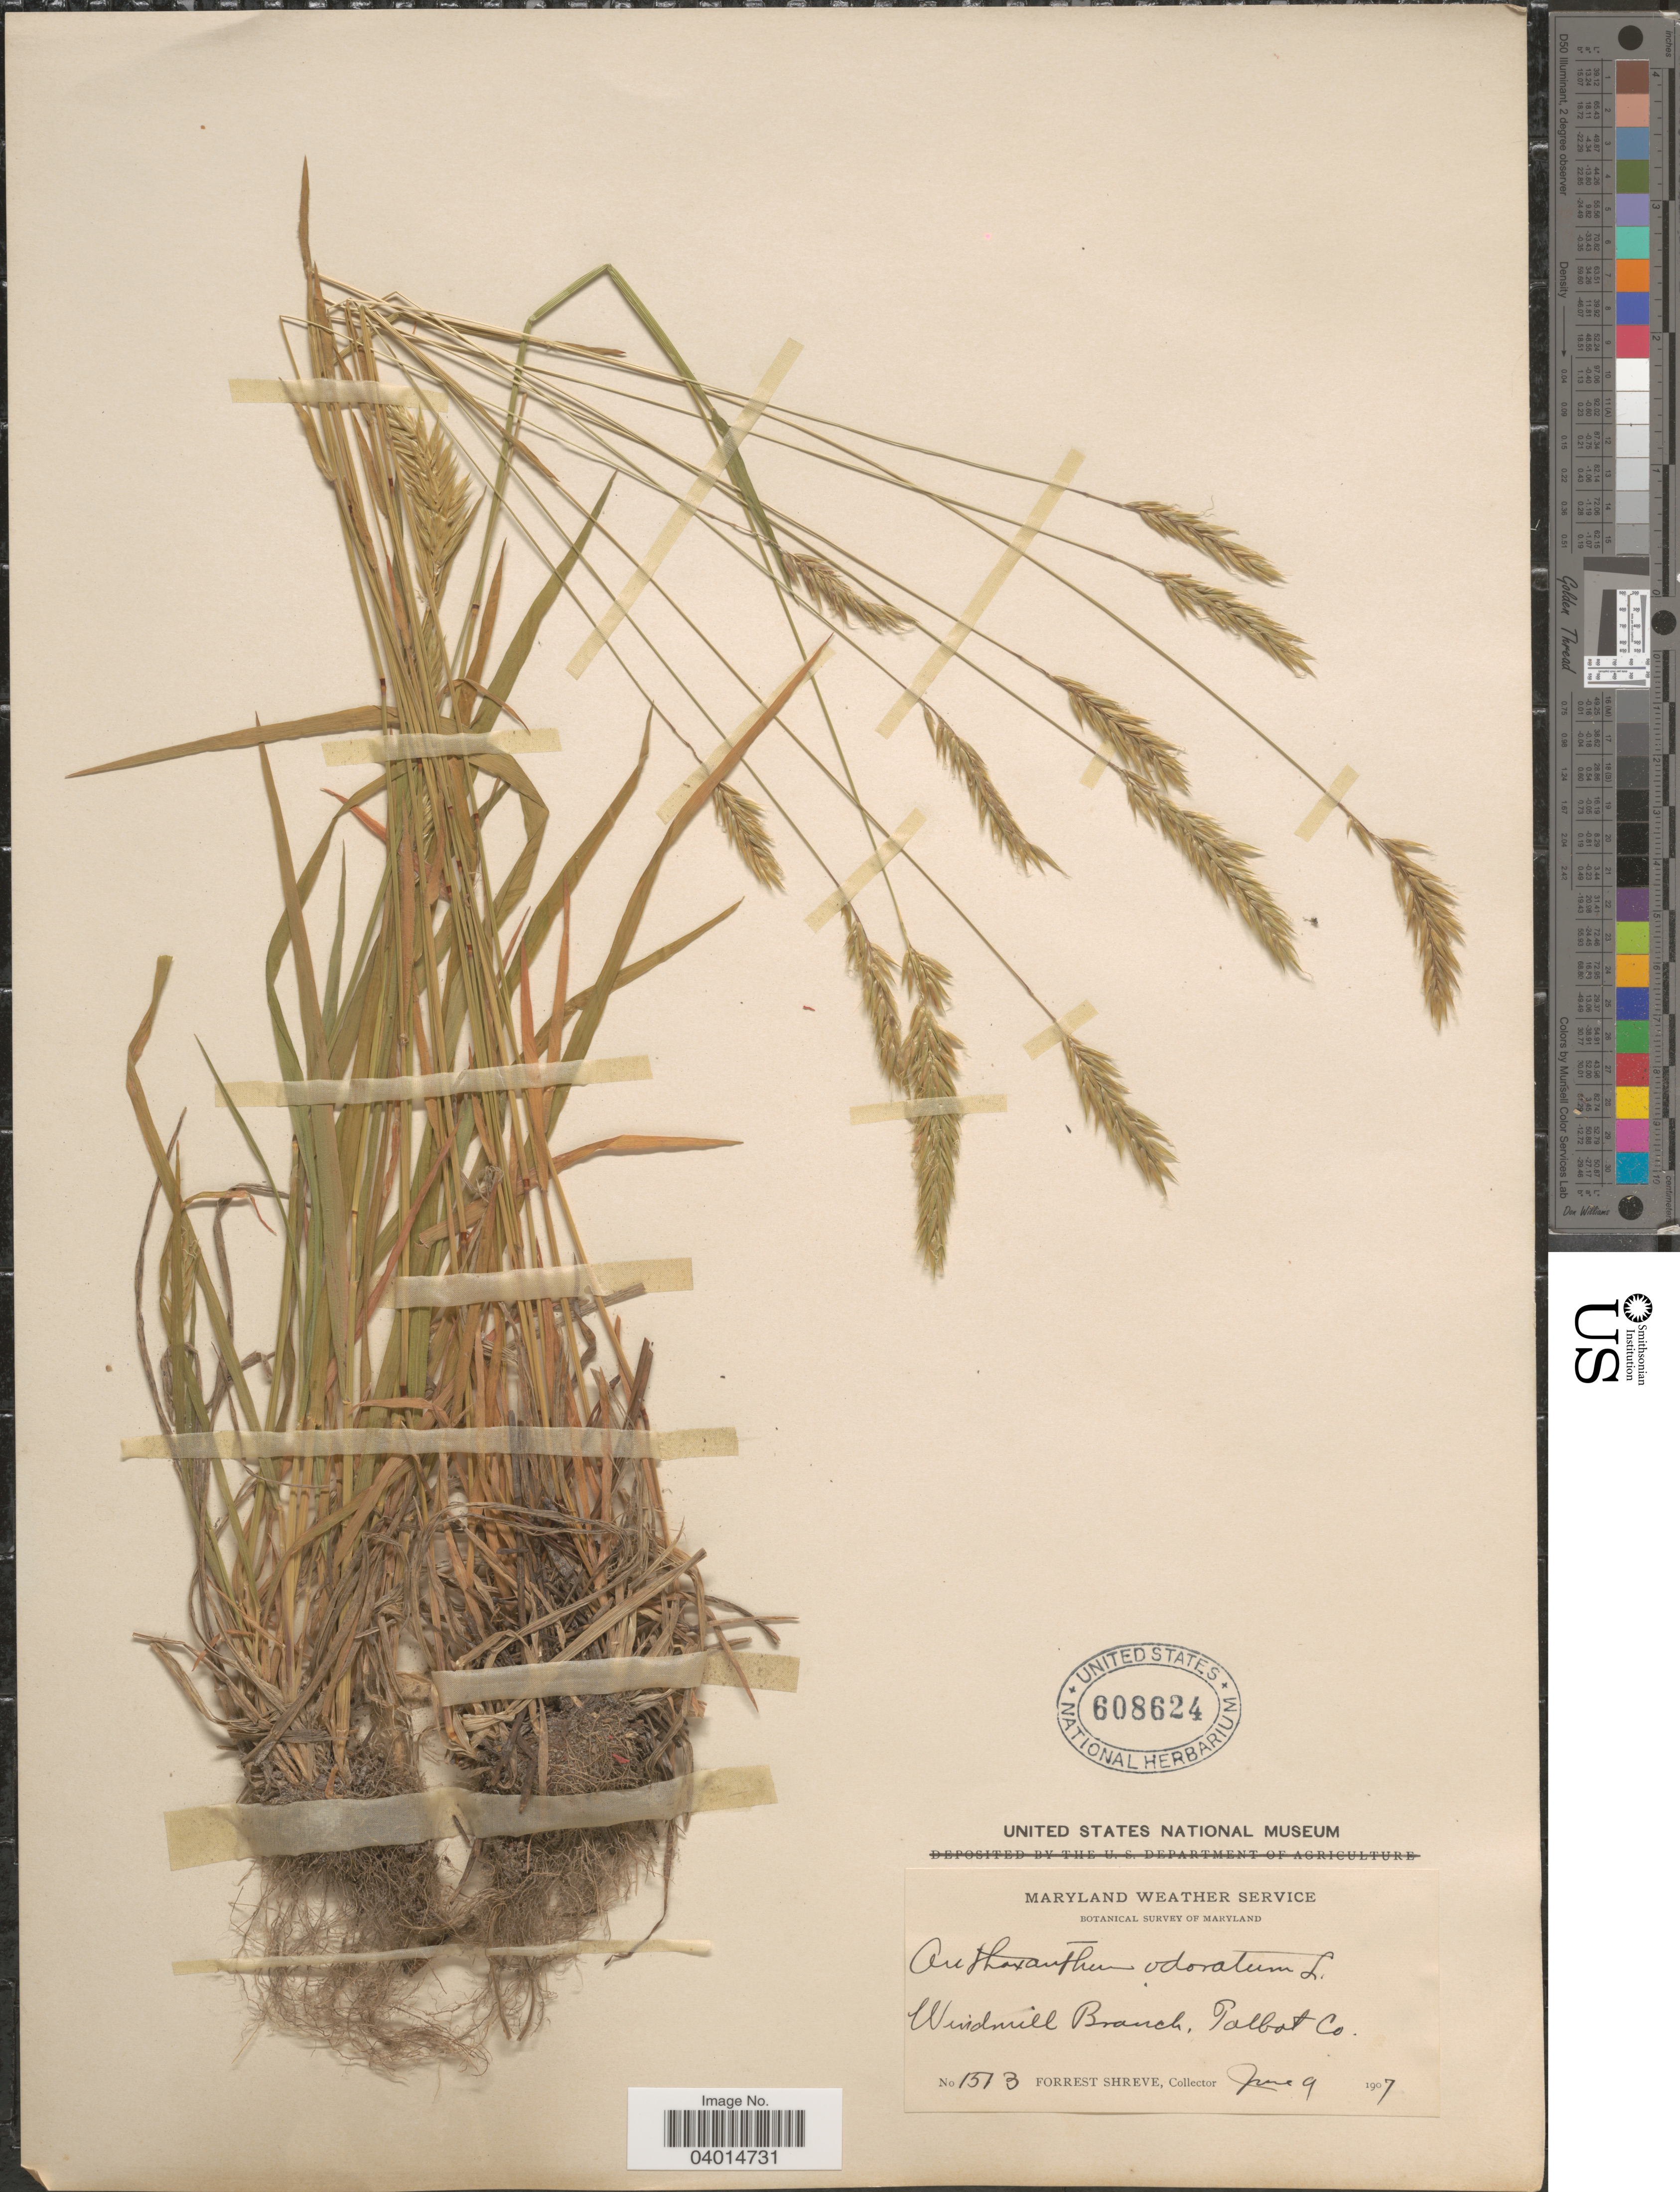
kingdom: Plantae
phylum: Tracheophyta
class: Liliopsida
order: Poales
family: Poaceae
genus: Anthoxanthum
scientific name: Anthoxanthum odoratum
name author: L.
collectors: F. Shreve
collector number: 1513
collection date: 1907-06-09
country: United States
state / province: Maryland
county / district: Talbot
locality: Windmill Branch, Talbot Co.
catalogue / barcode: US 608624